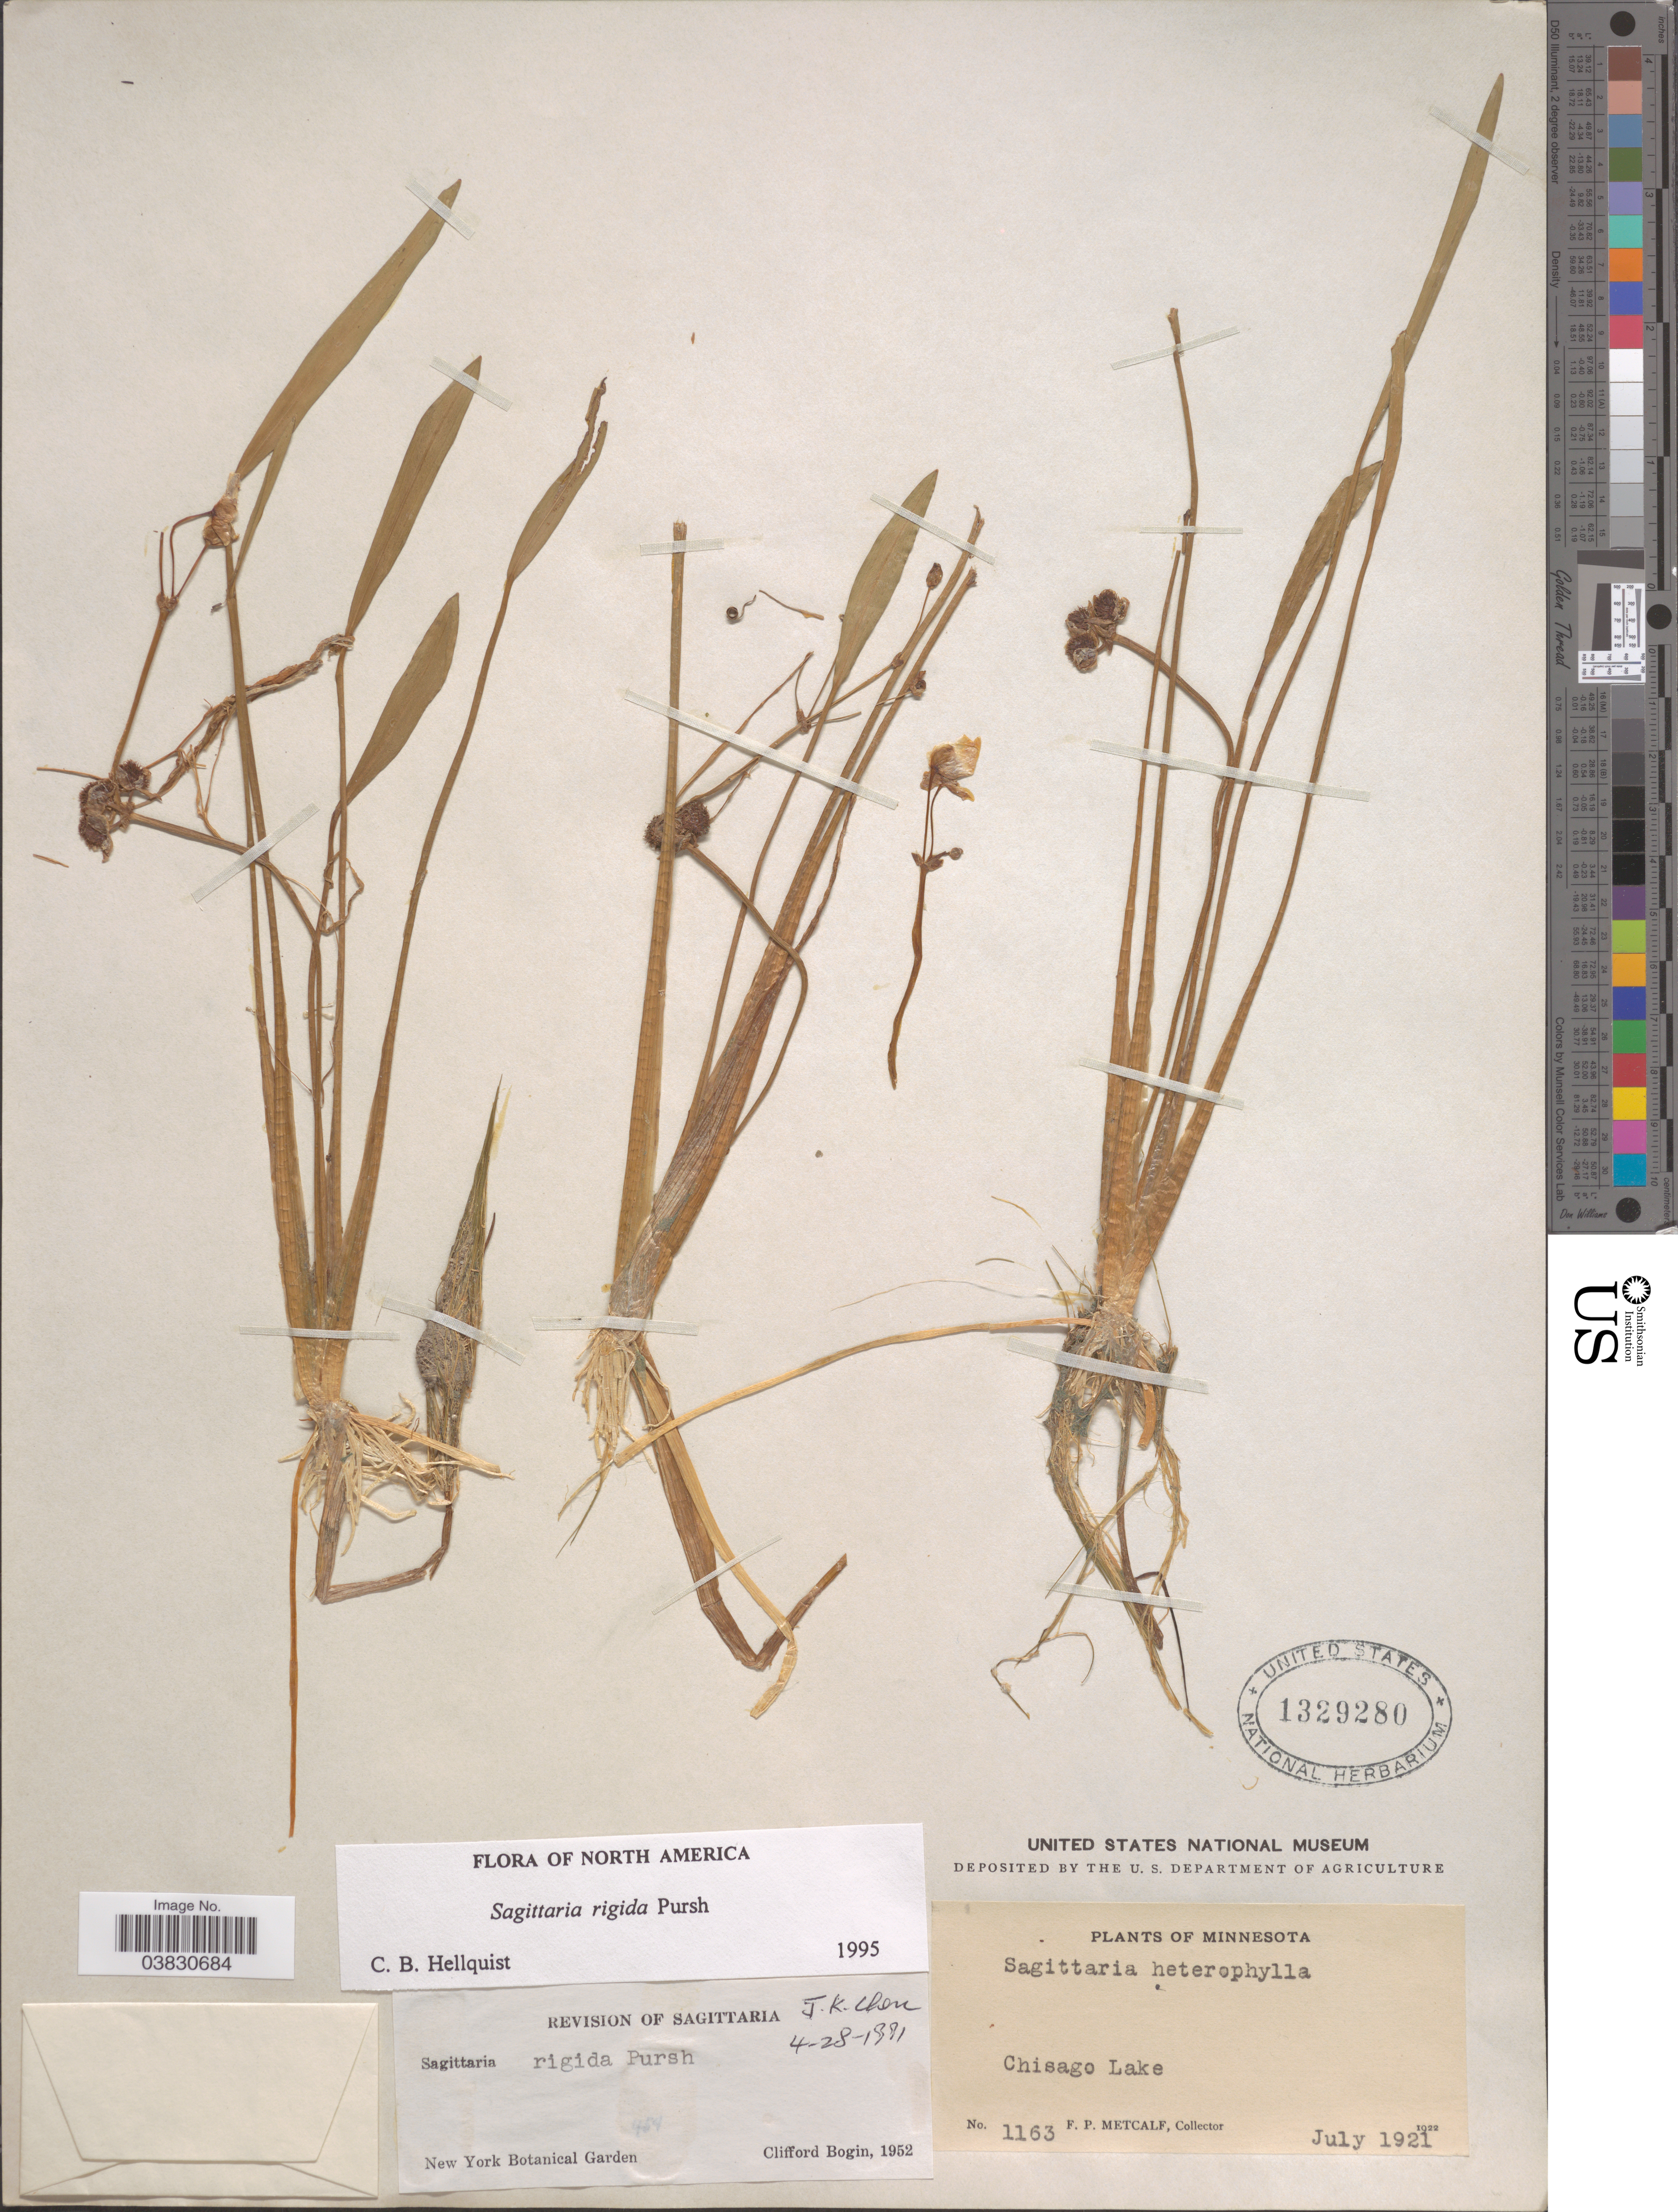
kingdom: Plantae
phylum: Tracheophyta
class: Liliopsida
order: Alismatales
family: Alismataceae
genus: Sagittaria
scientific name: Sagittaria rigida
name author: Pursh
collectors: F. Metcalf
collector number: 1163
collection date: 1921-07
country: United States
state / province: Minnesota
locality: Chisago Lake.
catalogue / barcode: US 1329280